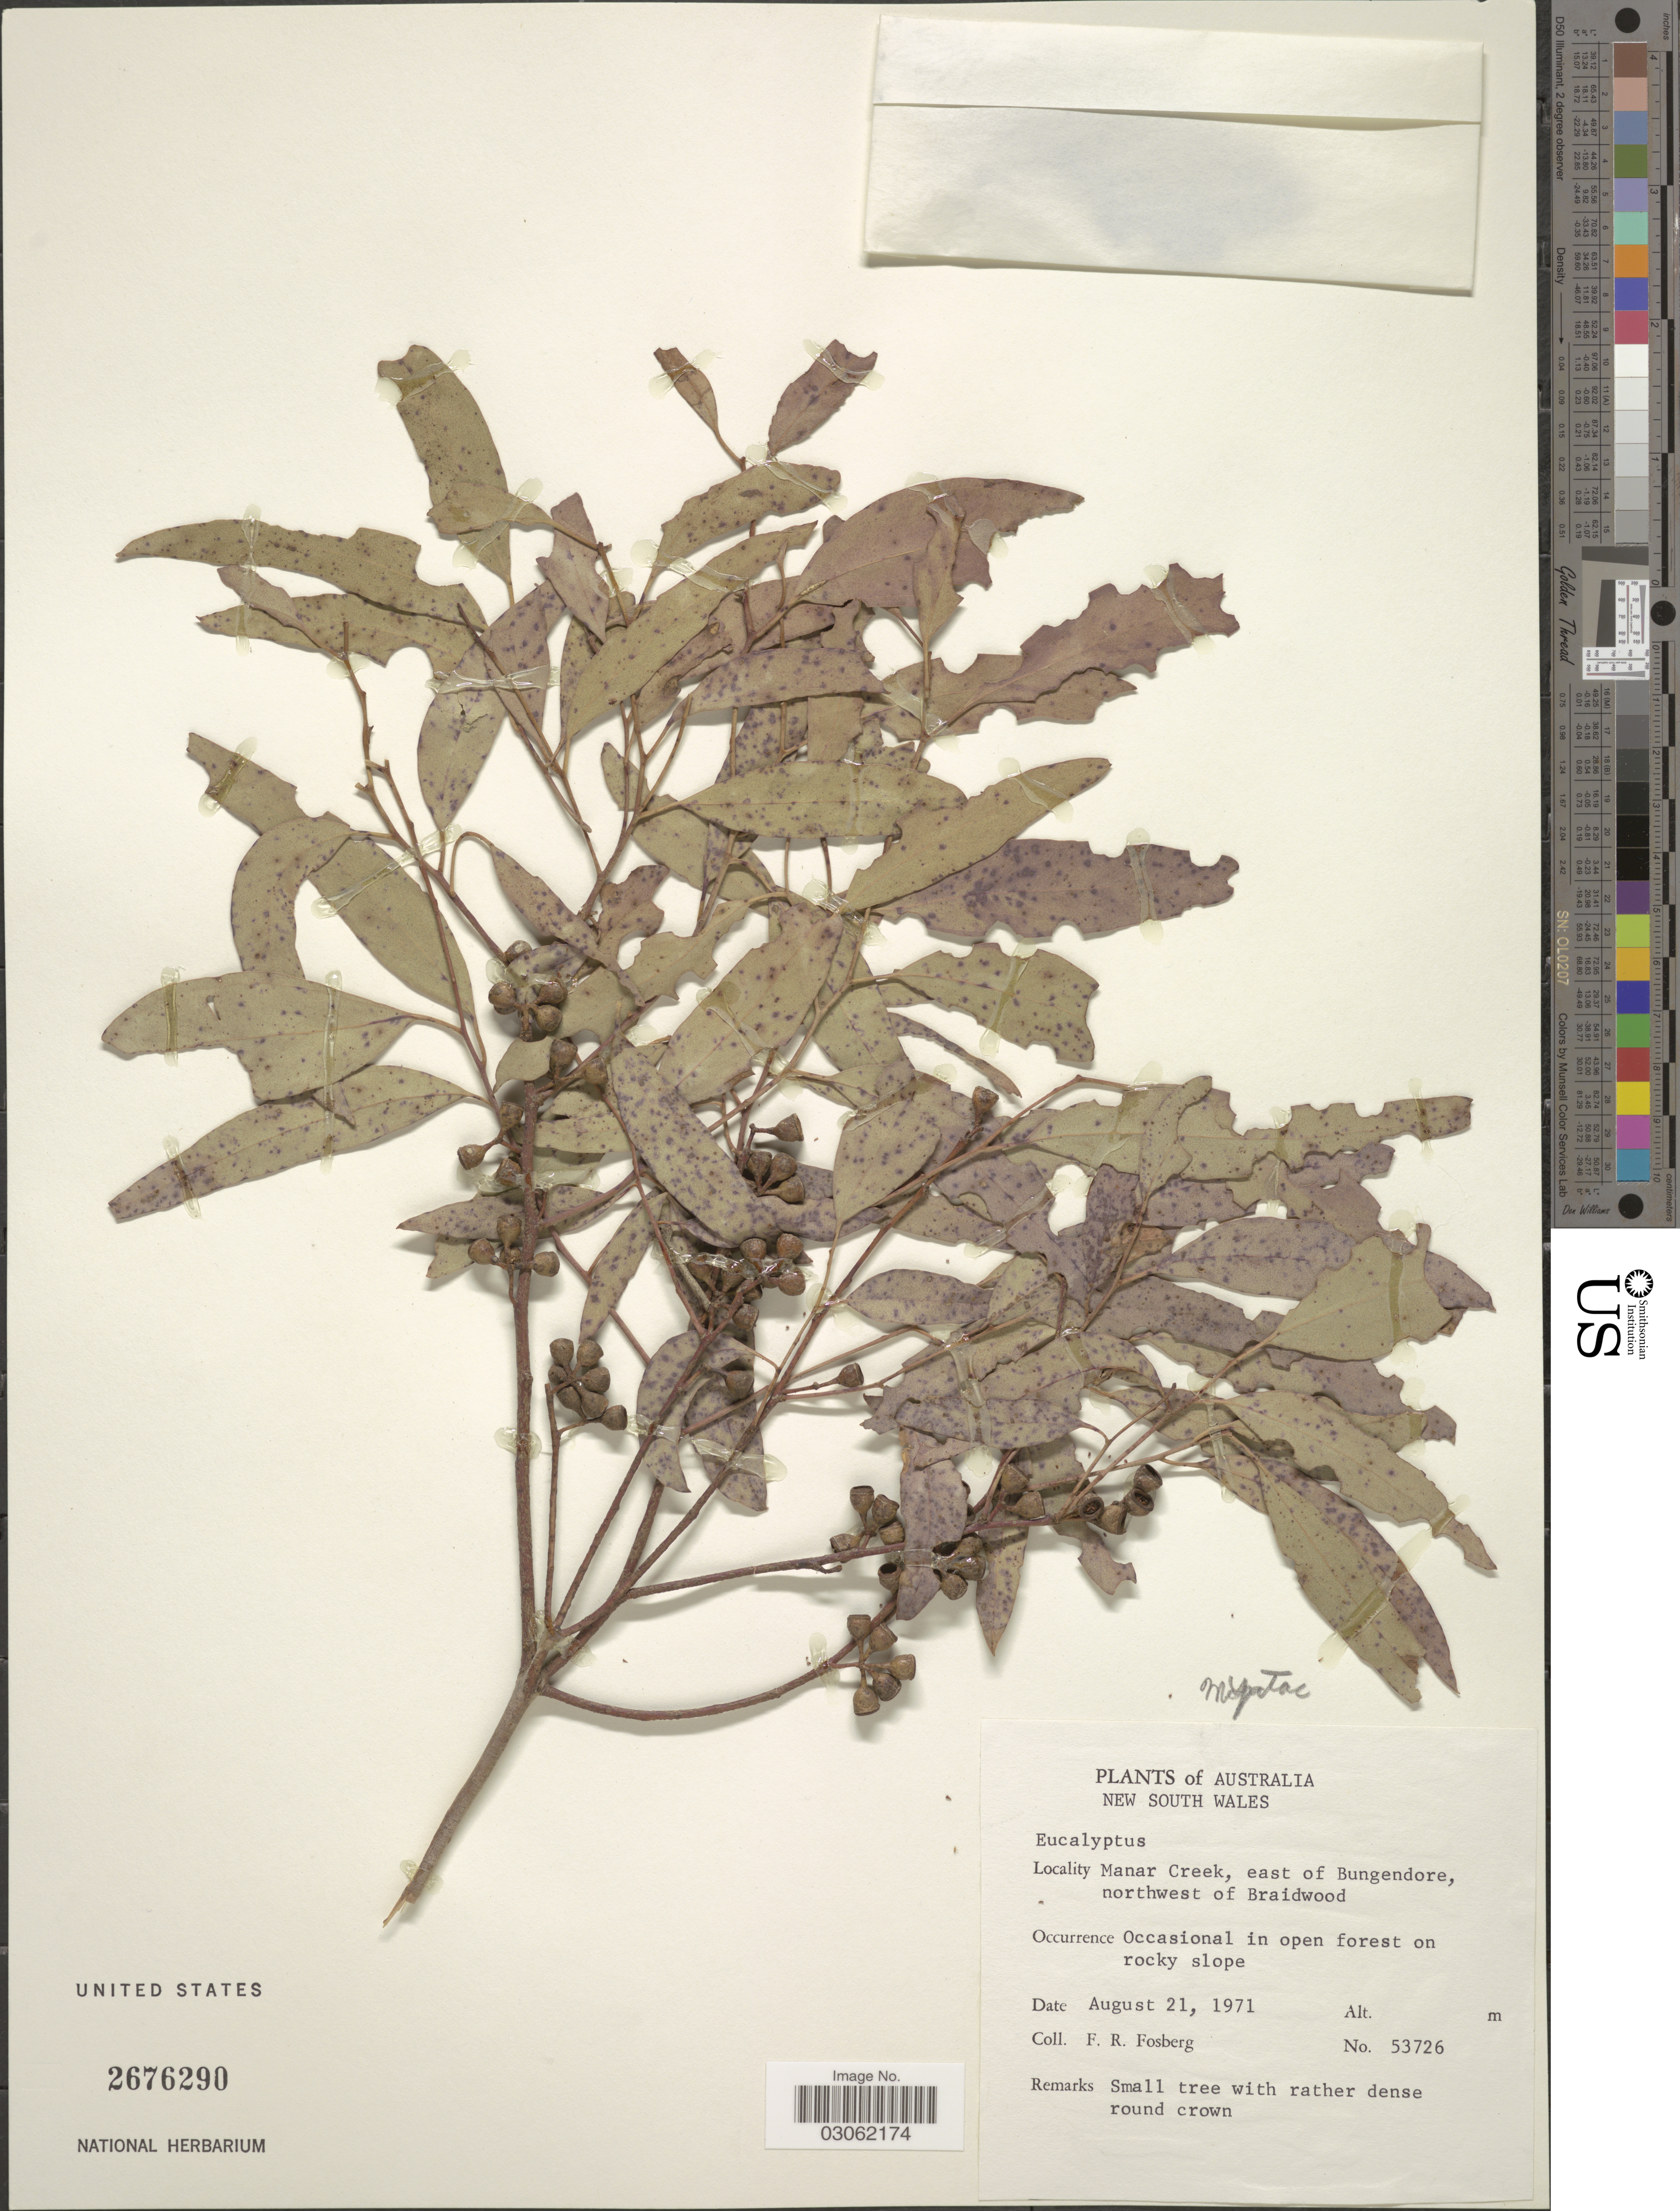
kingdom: Plantae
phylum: Tracheophyta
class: Magnoliopsida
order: Myrtales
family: Myrtaceae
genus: Eucalyptus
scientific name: Eucalyptus sp.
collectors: F. R. Fosberg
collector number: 53726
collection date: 1971-08-21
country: Australia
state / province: New South Wales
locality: Manar Creek, east of Bungendore, northwest of Braidwood.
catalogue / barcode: US 2676290